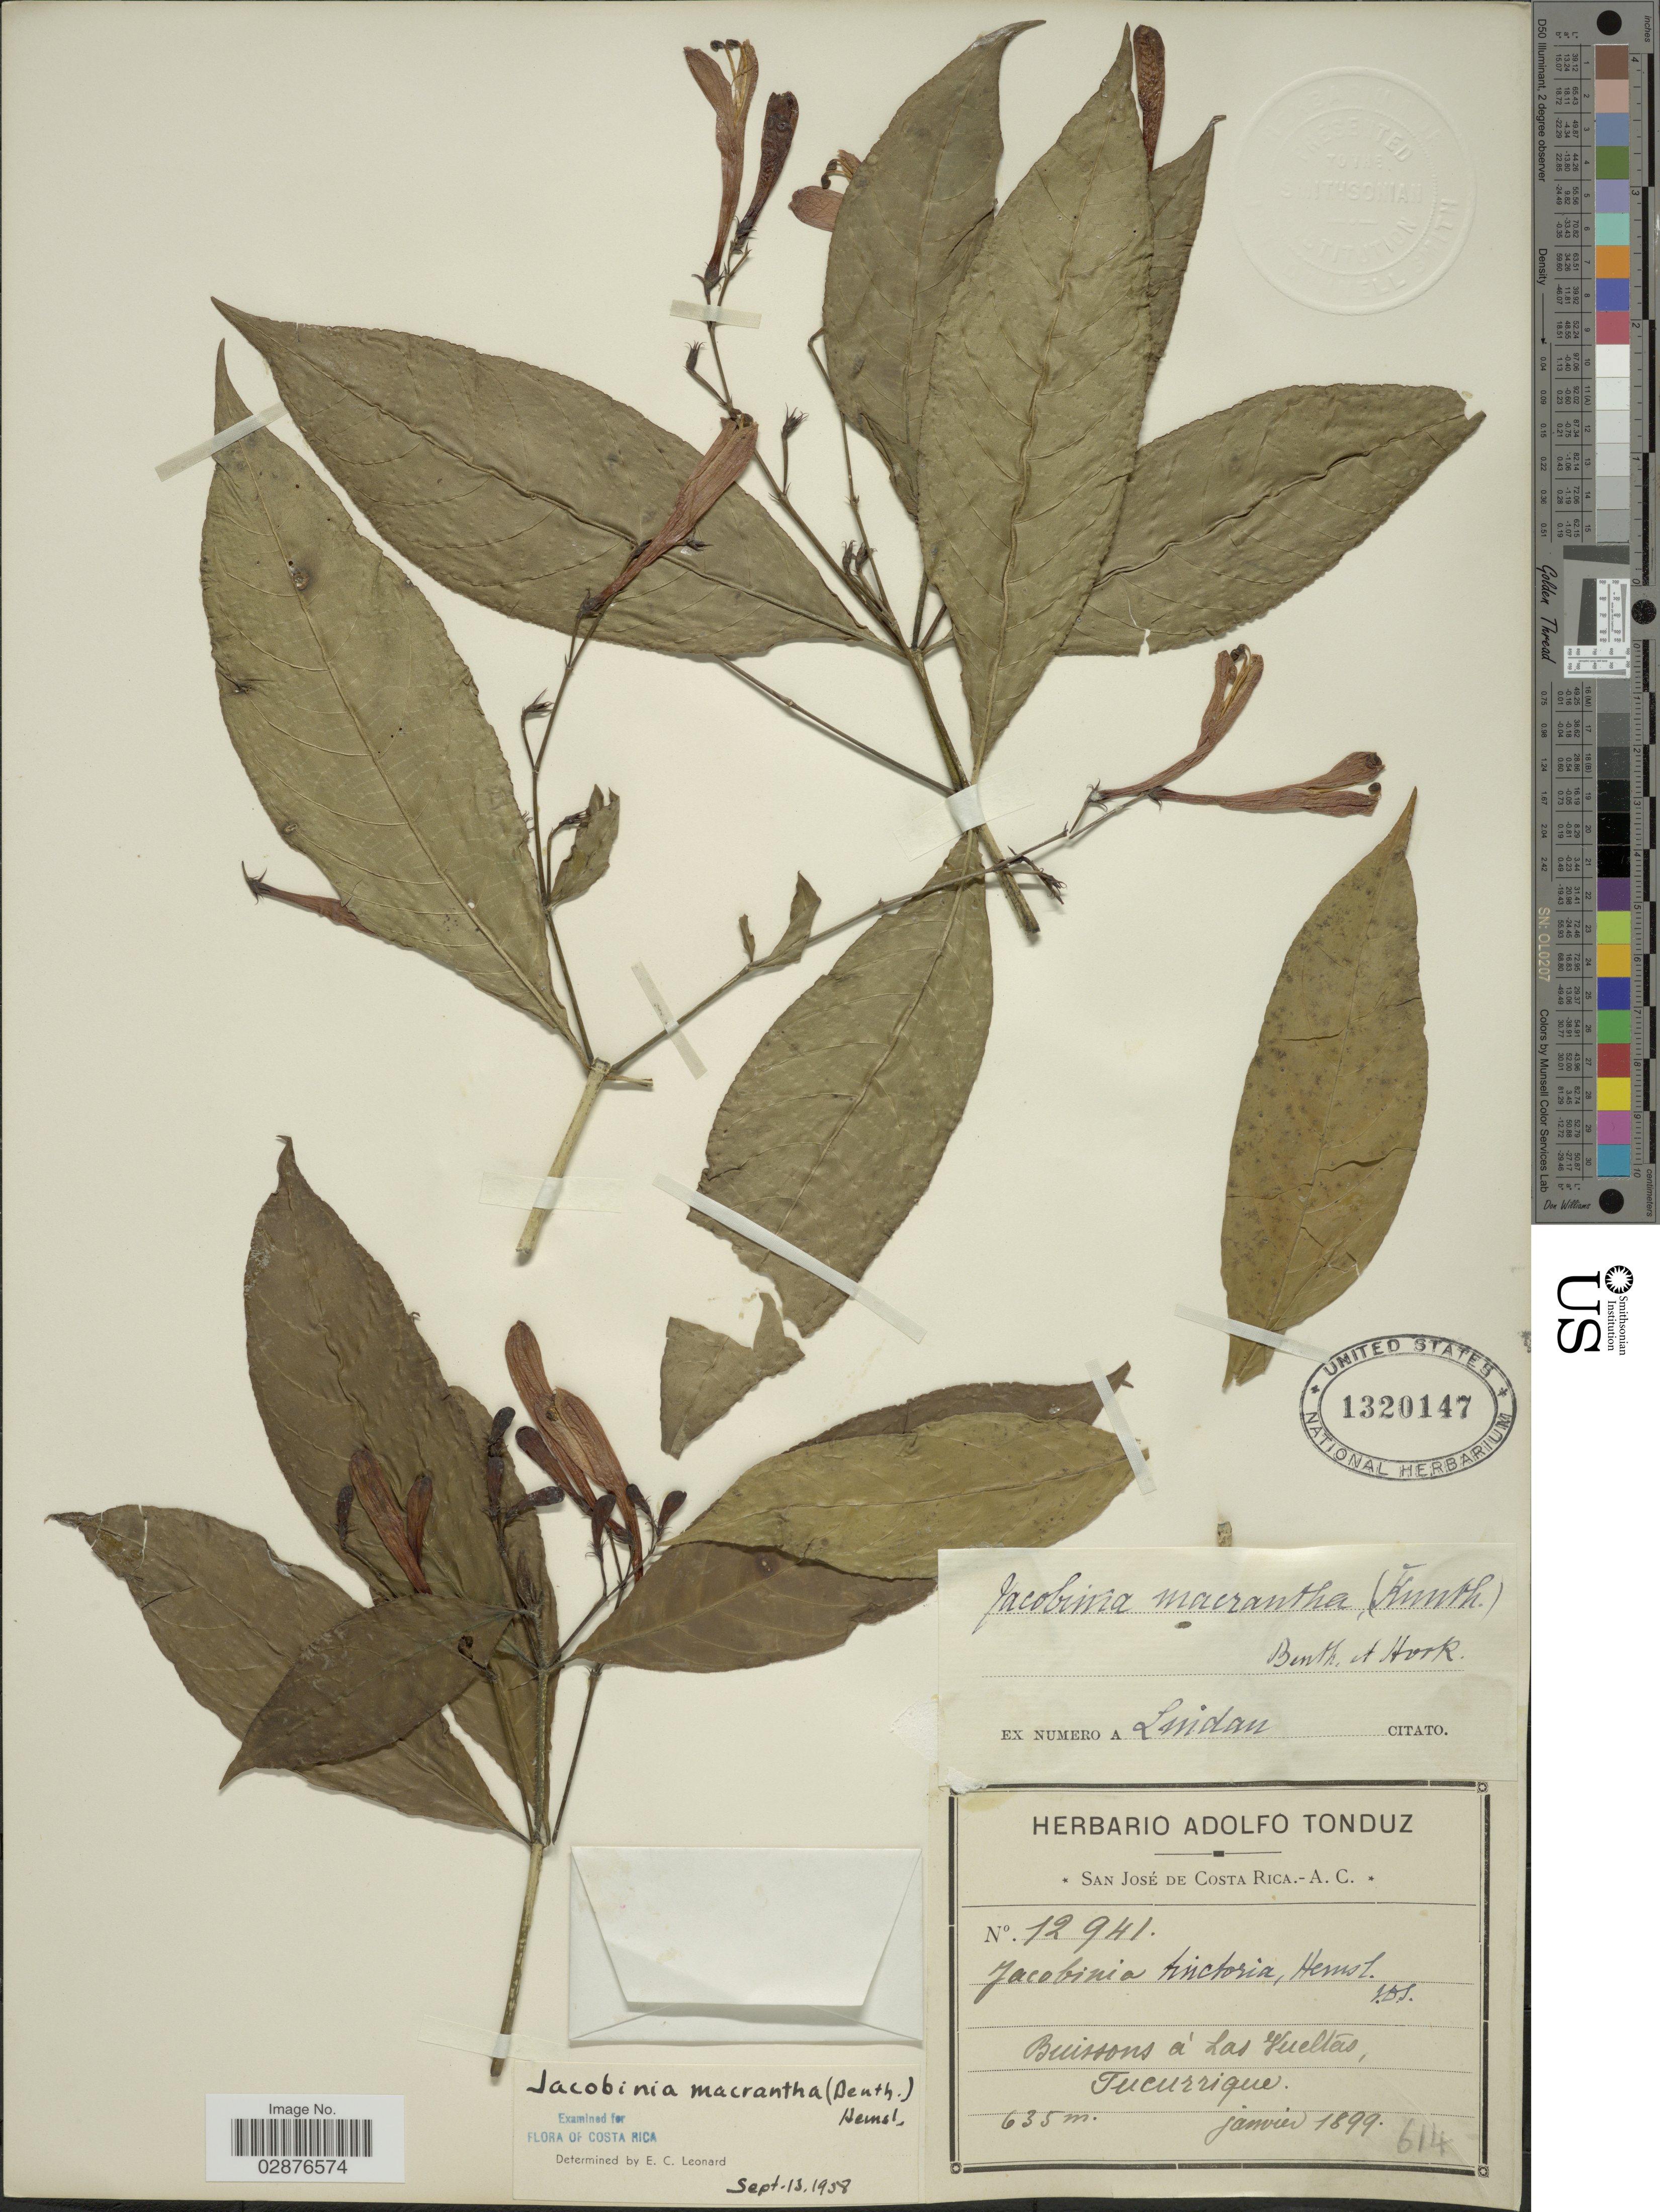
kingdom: Plantae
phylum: Tracheophyta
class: Magnoliopsida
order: Lamiales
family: Acanthaceae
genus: Justicia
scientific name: Justicia macrantha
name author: Benth.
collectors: ex Herb. Adolfo Tonduz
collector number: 12941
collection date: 1899-01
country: Costa Rica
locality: Buissons á Las Vueltas, Tucurrique.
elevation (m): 635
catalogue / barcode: US 1320147